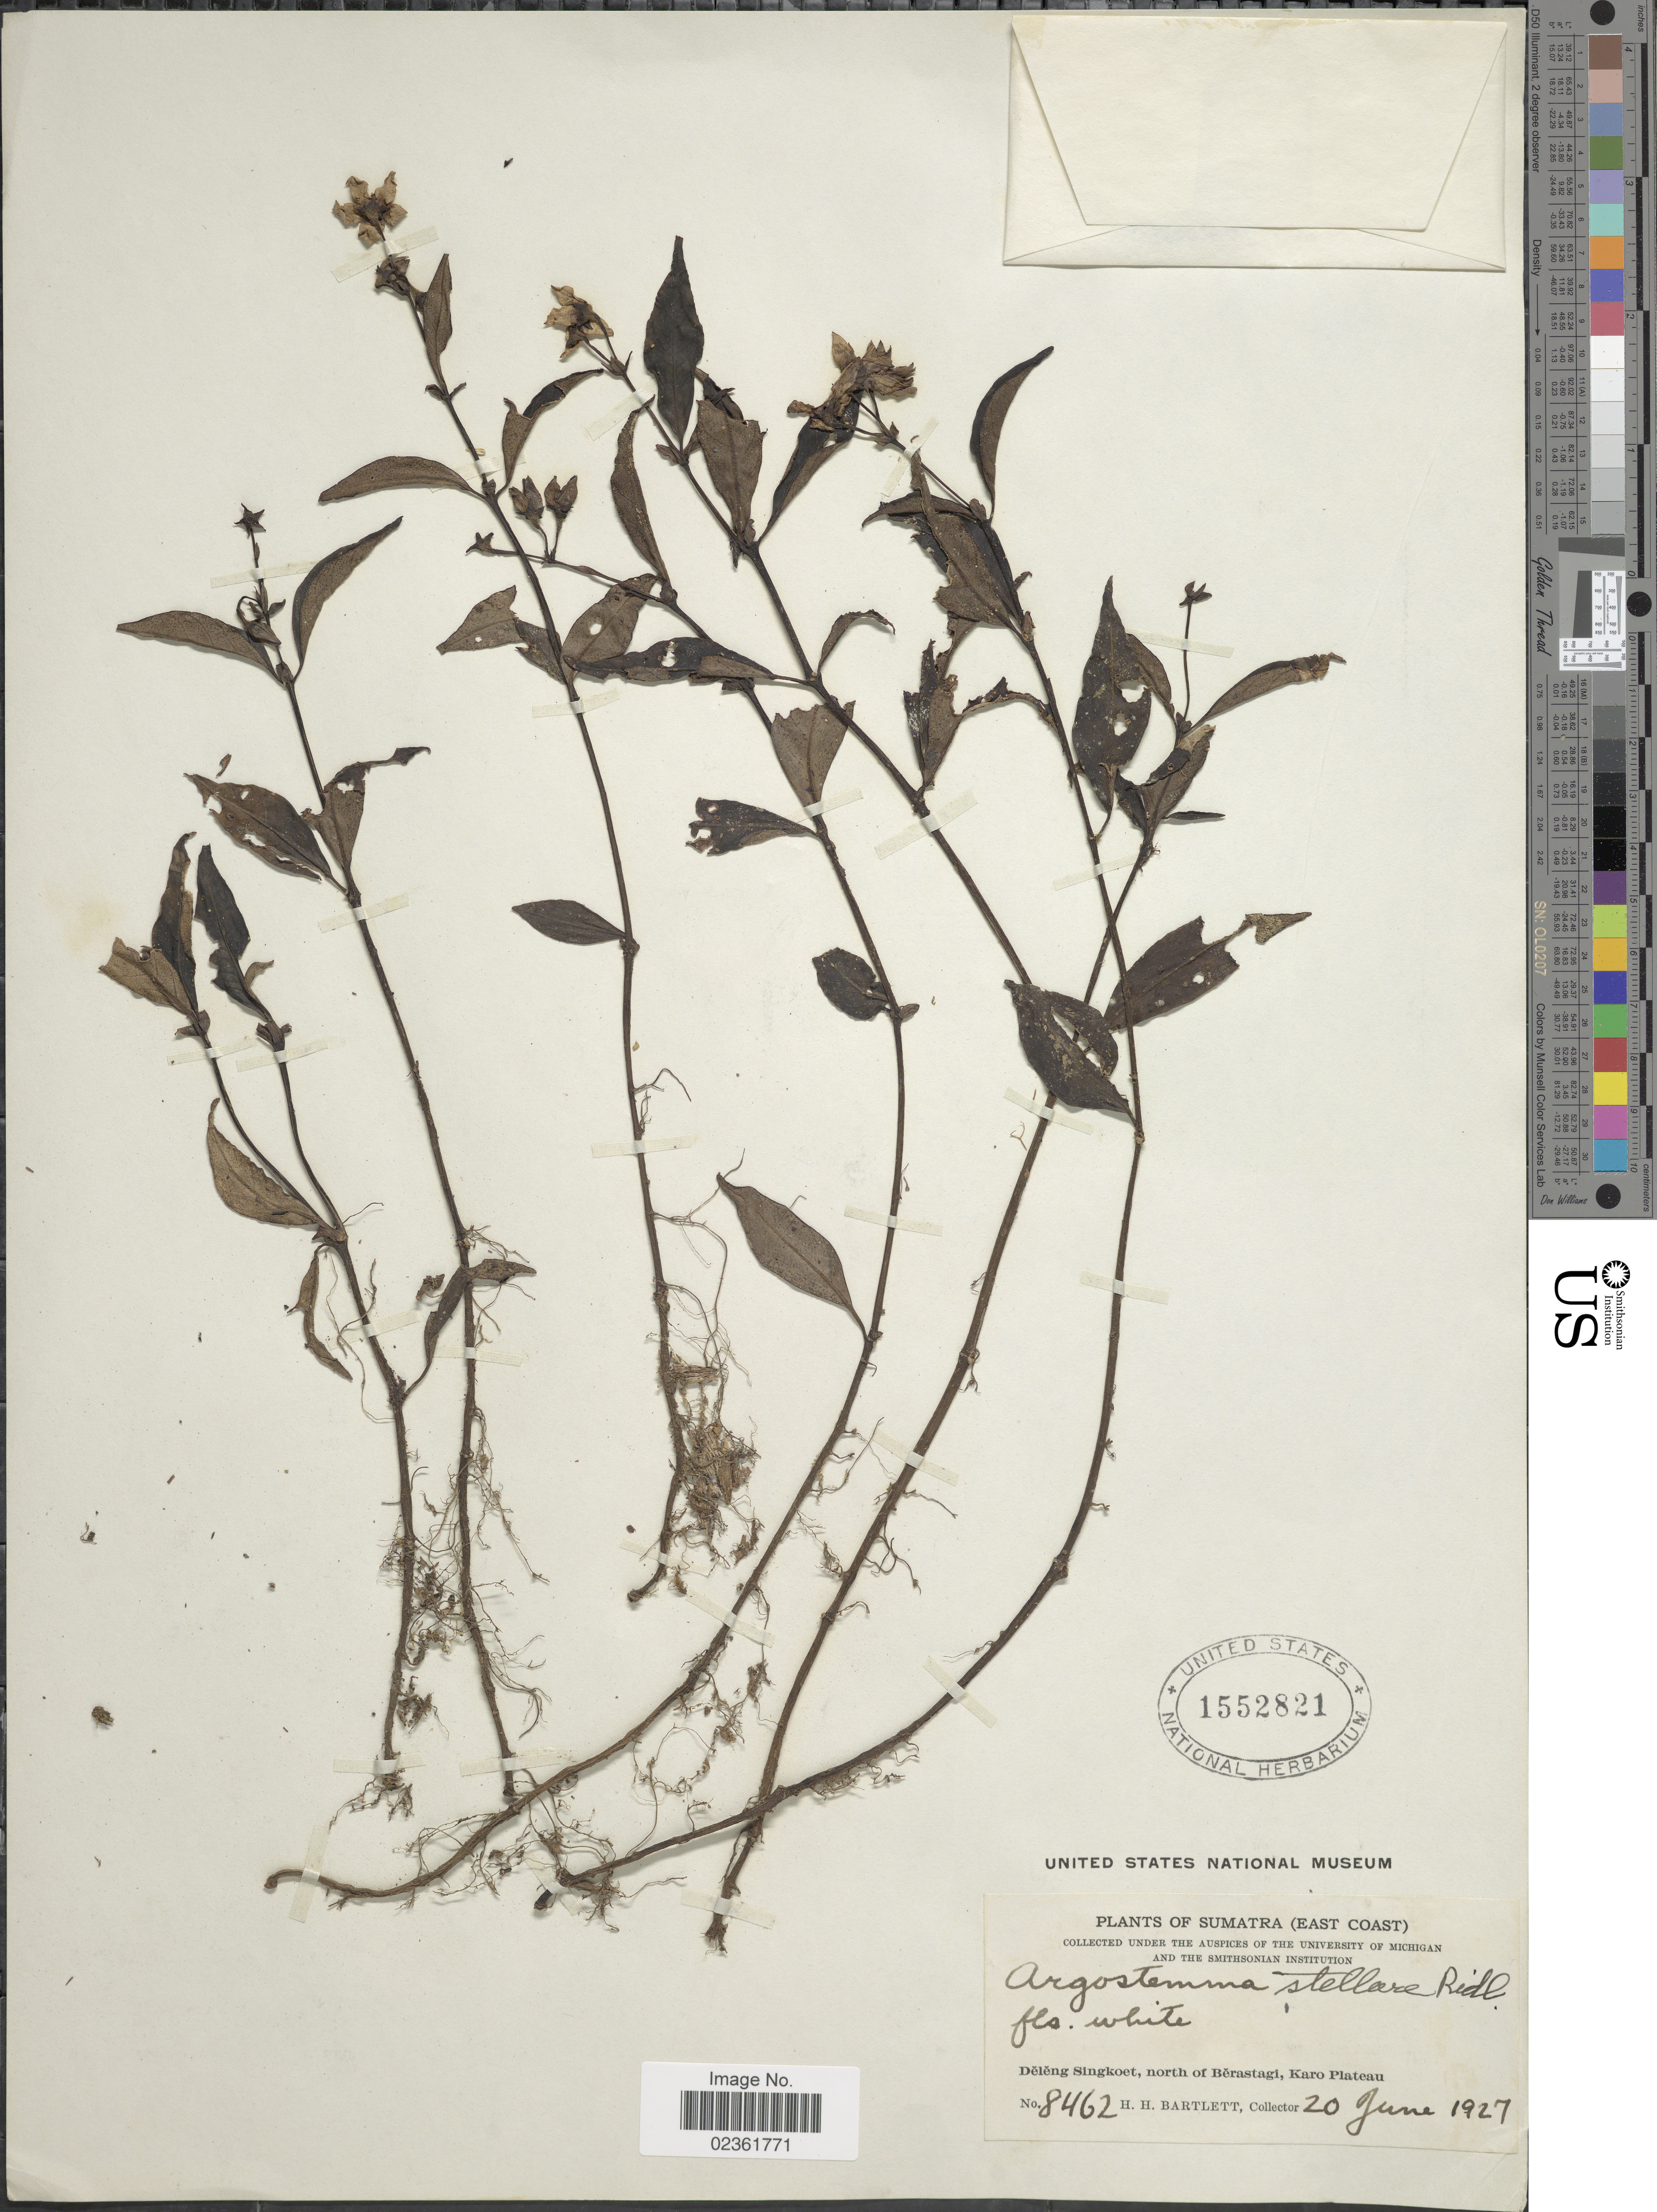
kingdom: Plantae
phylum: Tracheophyta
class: Magnoliopsida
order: Gentianales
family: Rubiaceae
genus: Argostemma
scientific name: Argostemma stellare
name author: Ridl.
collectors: H. H. Bartlett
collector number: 8462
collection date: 1927-06-20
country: Indonesia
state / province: Sumatra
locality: (East Coast), Deleng Singkoet, north of Berastagi, Karo Plateau.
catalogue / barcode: US 1552821